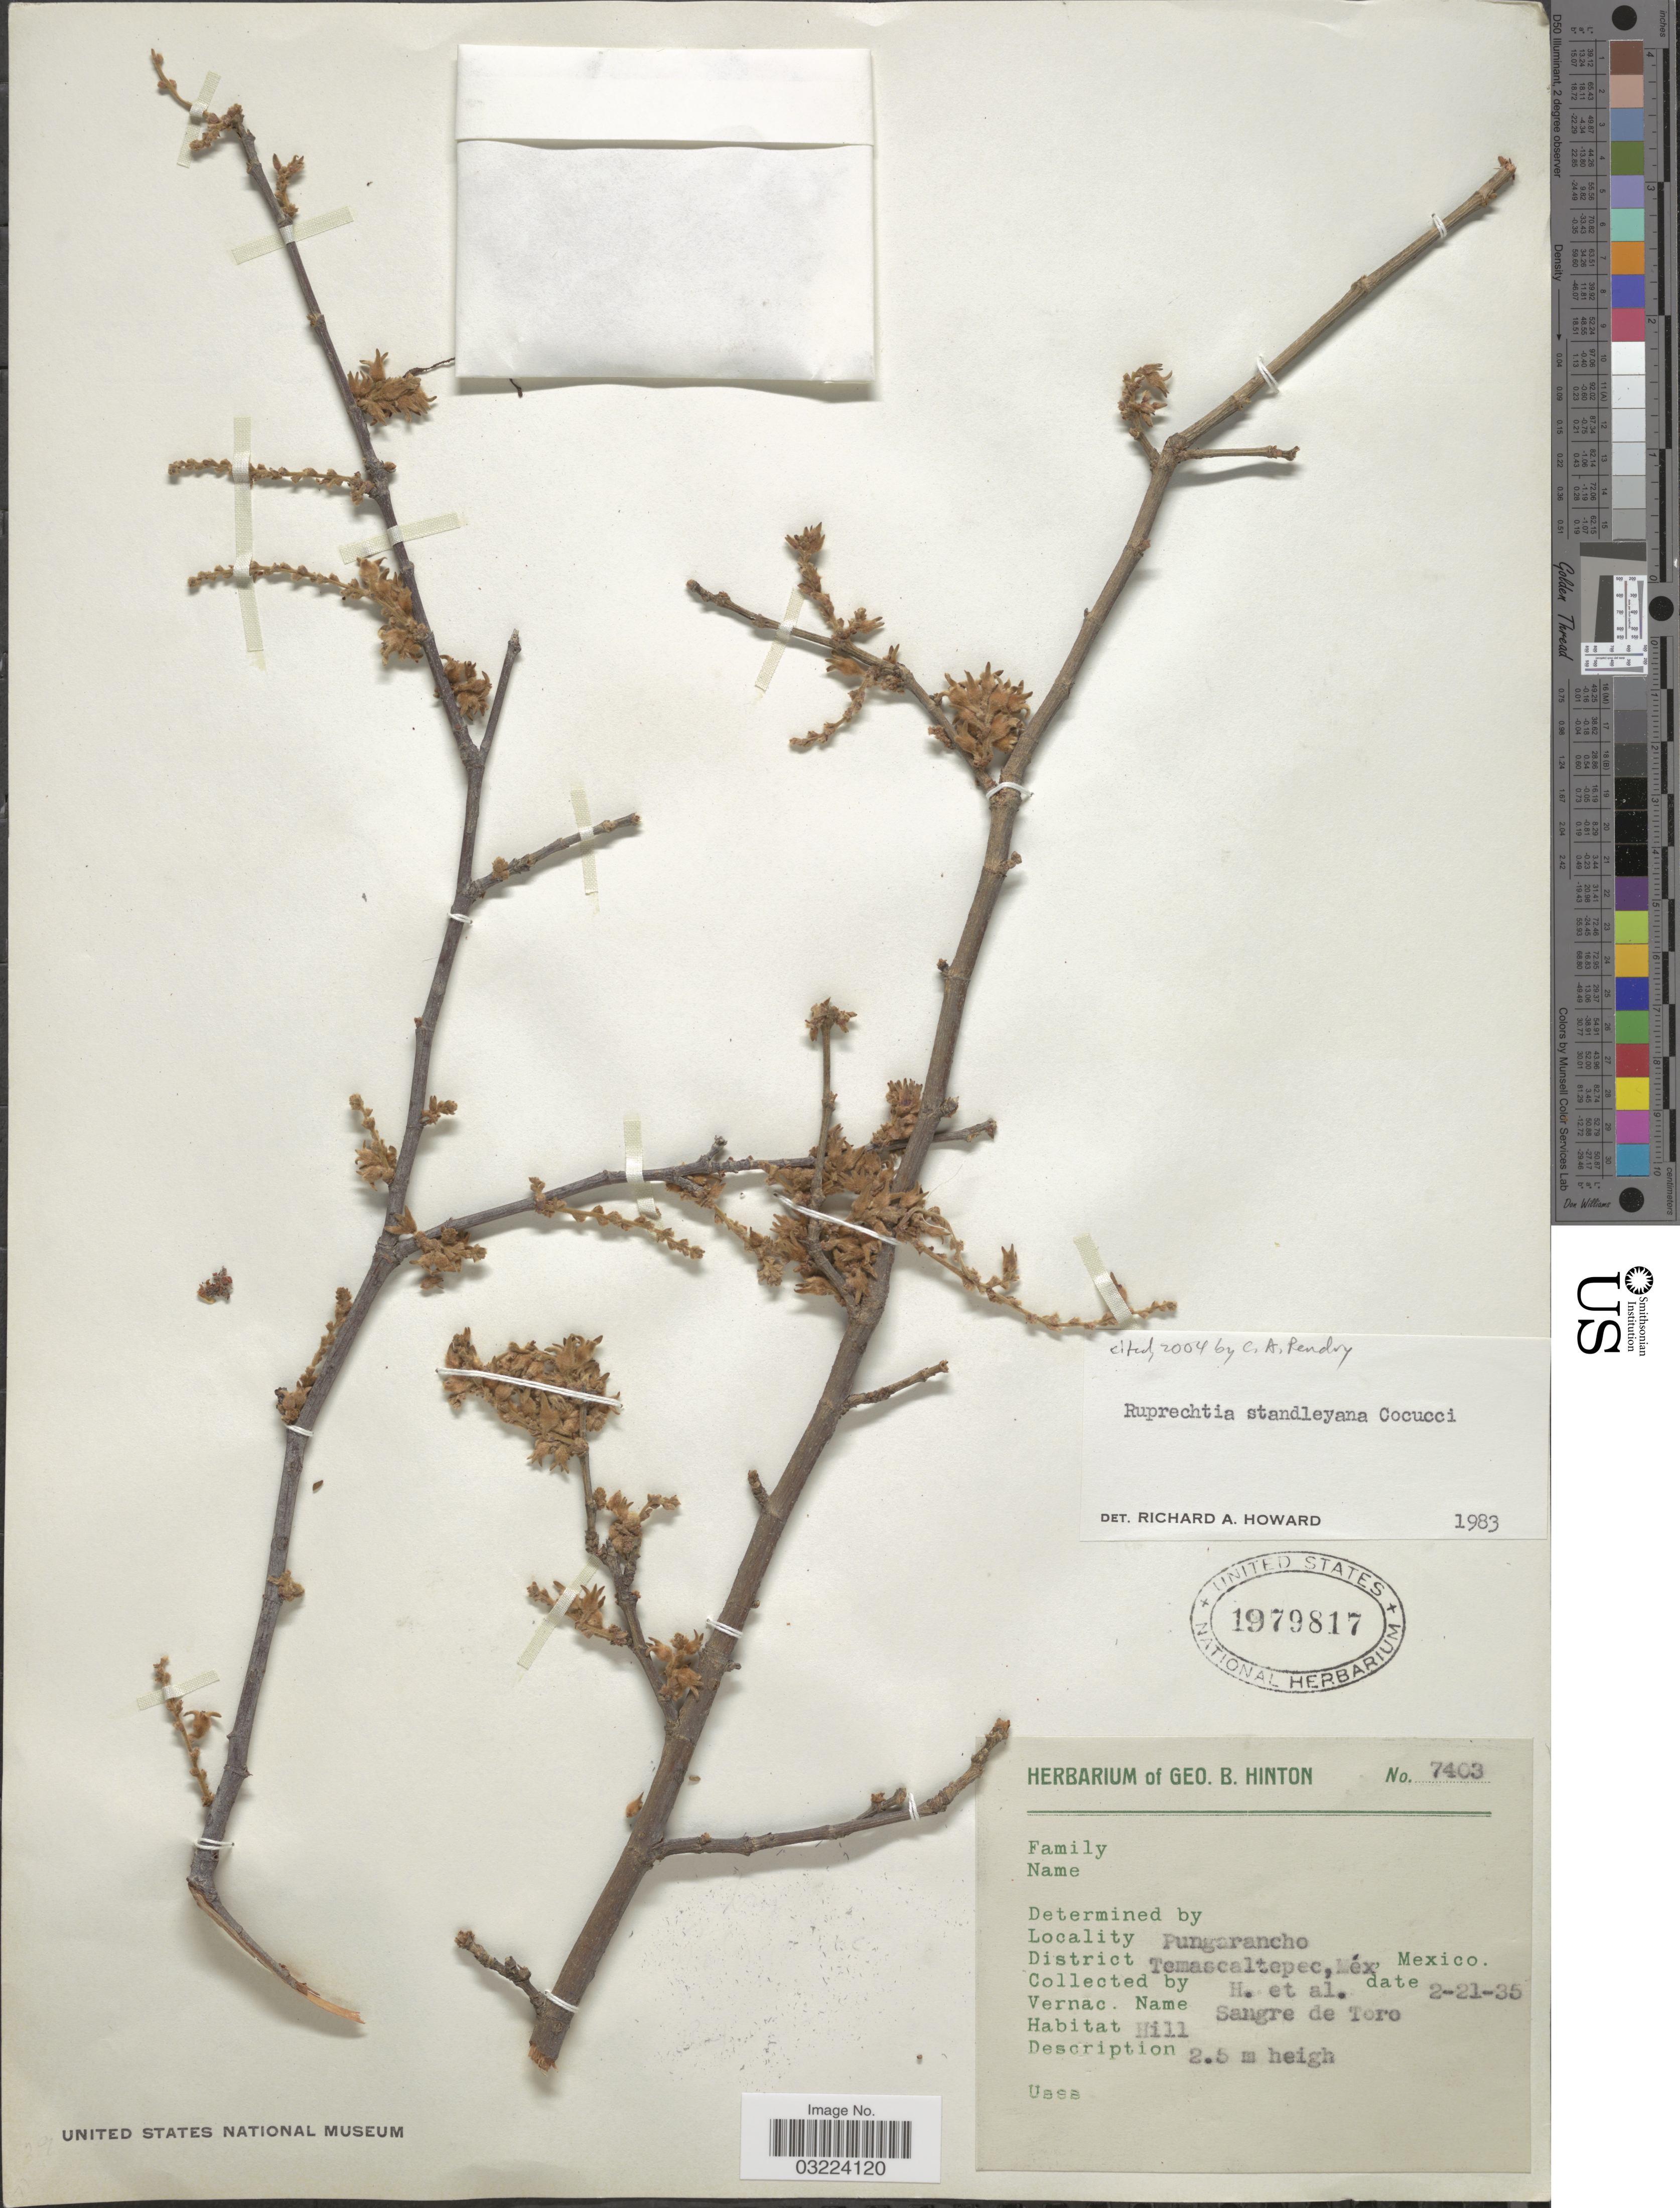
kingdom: Plantae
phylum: Tracheophyta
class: Magnoliopsida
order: Caryophyllales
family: Polygonaceae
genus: Ruprechtia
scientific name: Ruprechtia standleyana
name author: Cocucci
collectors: G. B. Hinton & et al.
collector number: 7403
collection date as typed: Transcribed d/m/y: 21/2/35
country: Mexico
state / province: México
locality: Pungarancho, District Temascaltepec.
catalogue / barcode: US 1979817